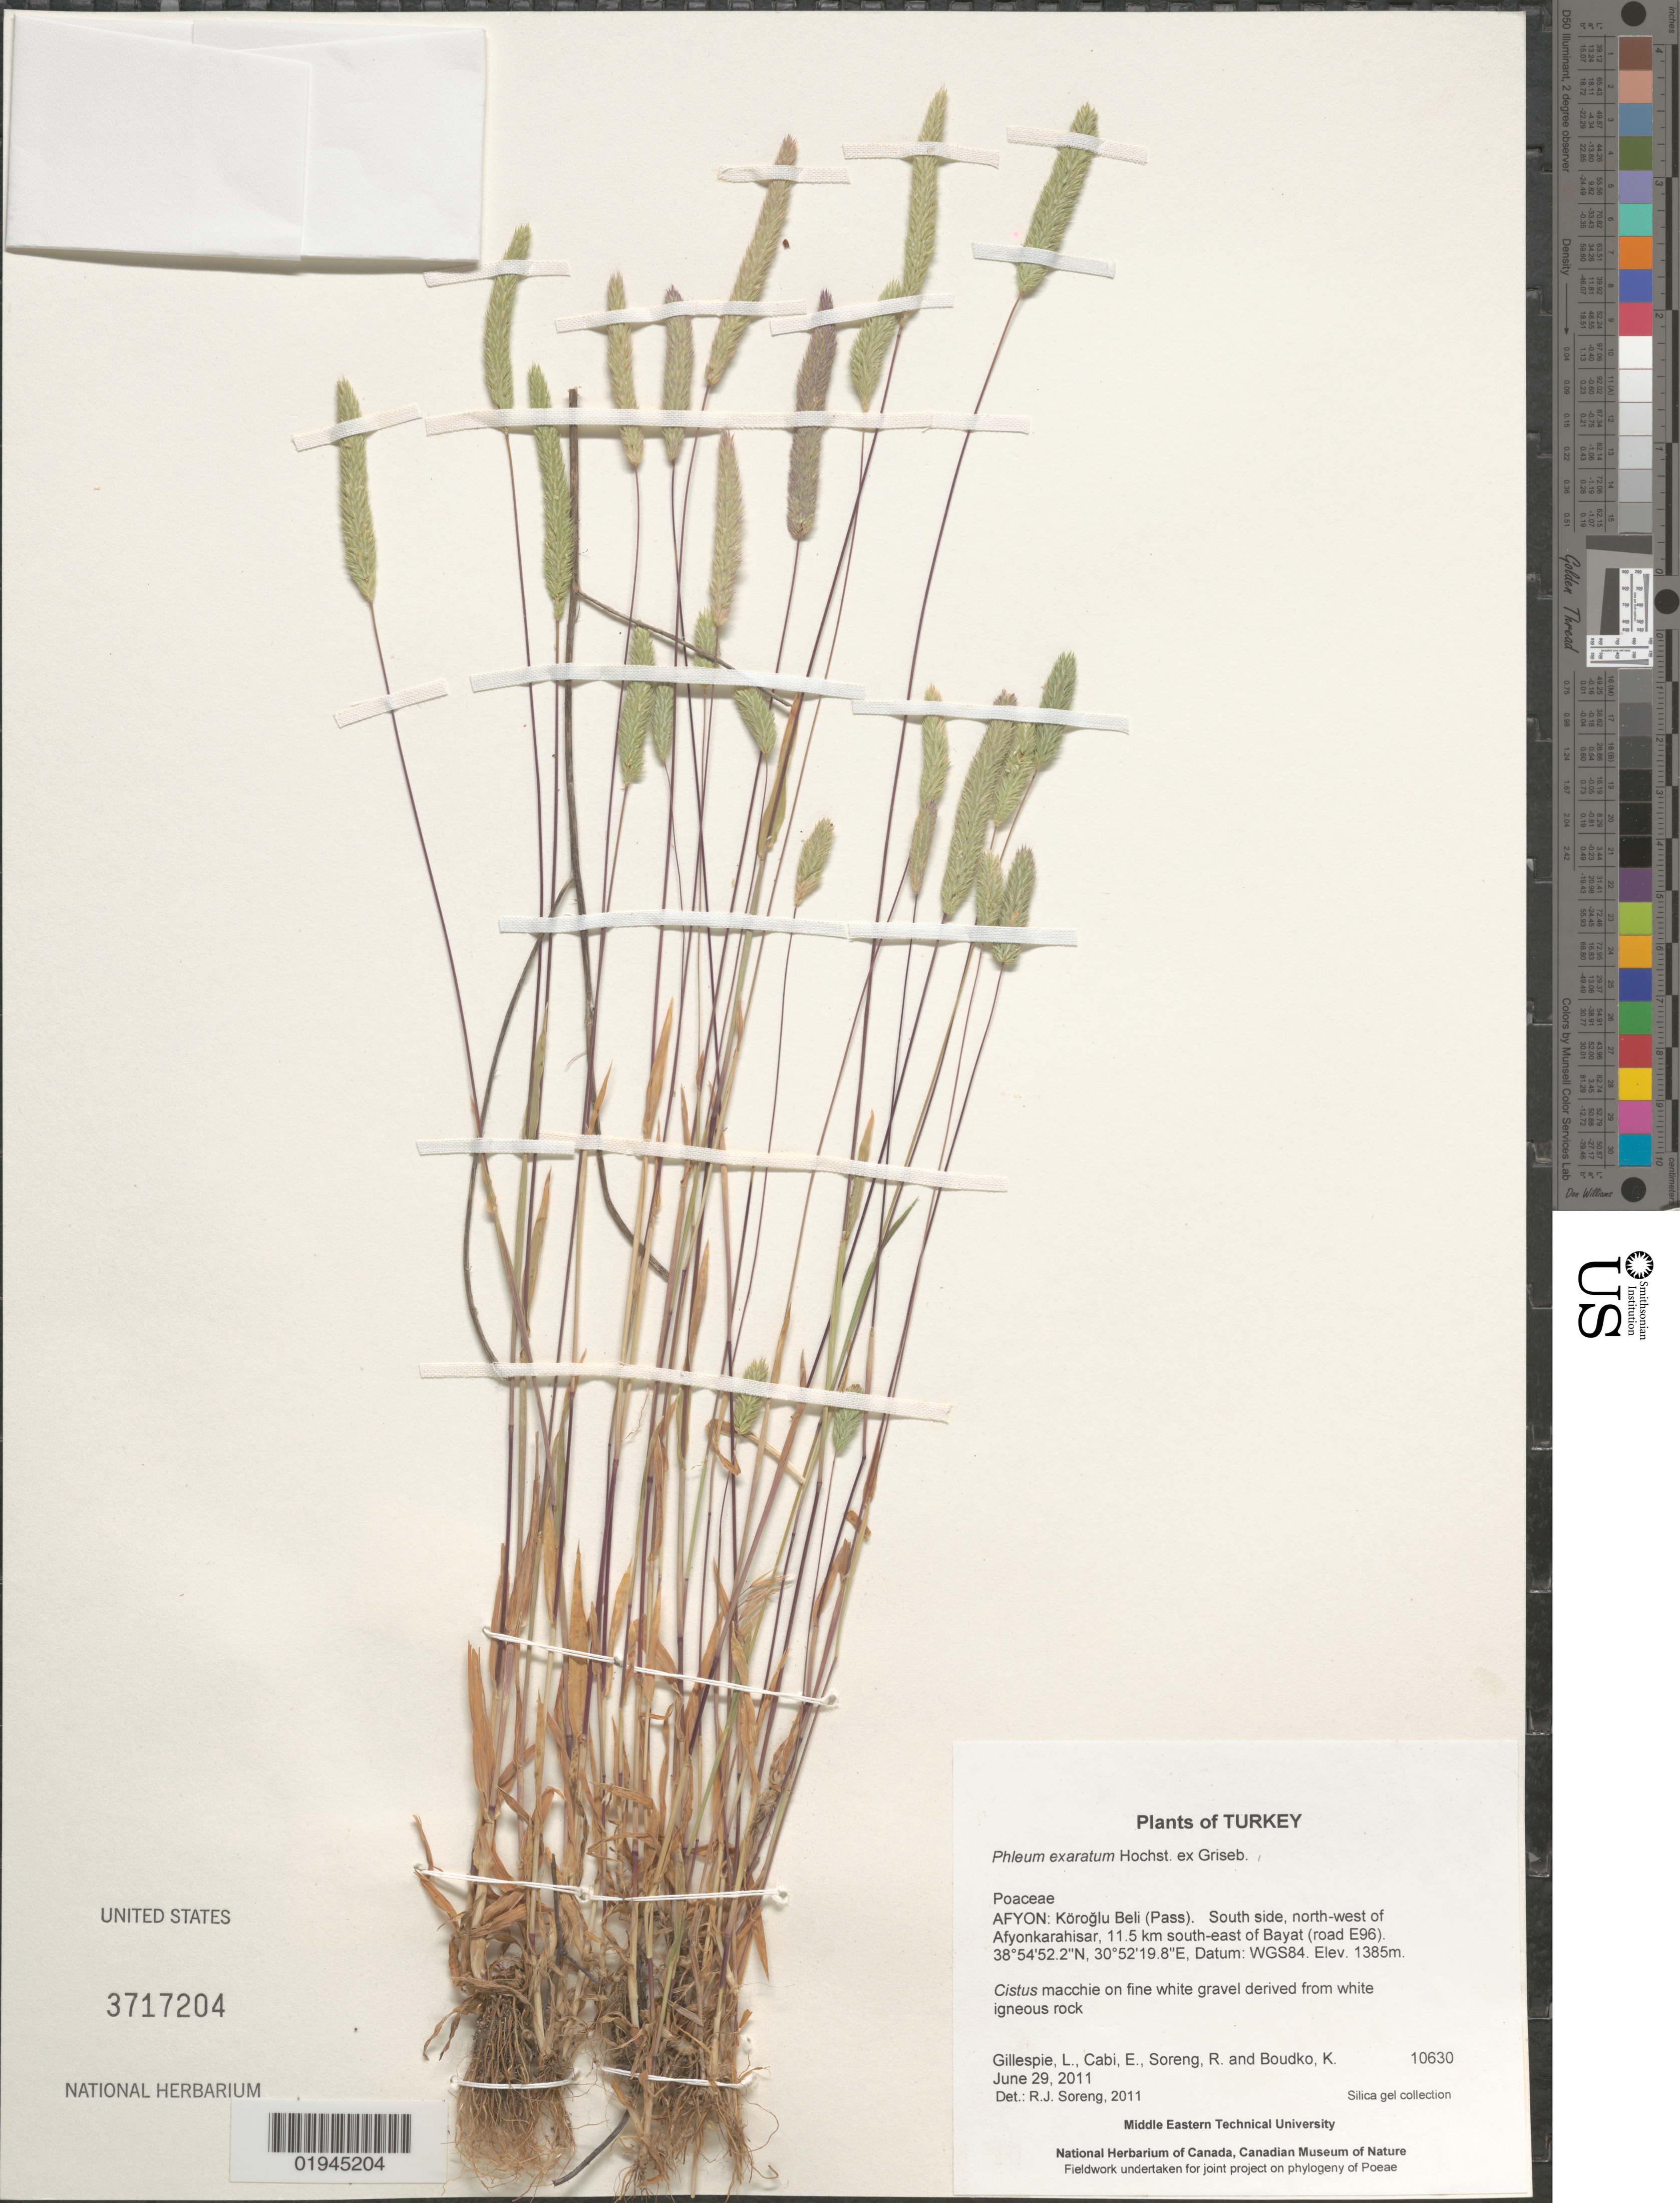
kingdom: Plantae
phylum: Tracheophyta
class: Liliopsida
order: Poales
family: Poaceae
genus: Phleum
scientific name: Phleum exaratum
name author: Hochst. ex Griseb.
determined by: Soreng, Robert J., Research Associate (BOT), Smithsonian Institution - National Museum of Natural History (UNITED STATES)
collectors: L. J. Gillespie, E. Cabi, R. J. Soreng & K. Boudko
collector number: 10630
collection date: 2011-06-29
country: Turkey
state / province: Afyonkarahisar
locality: Köroglu Beli (Pass). South side, north-west of Afyonkarahisar, 11.5 km south-east of Bayat (road E96)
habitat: Cistus macchie on fine white gravel derived from white igneous rock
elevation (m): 1385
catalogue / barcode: US 3717204